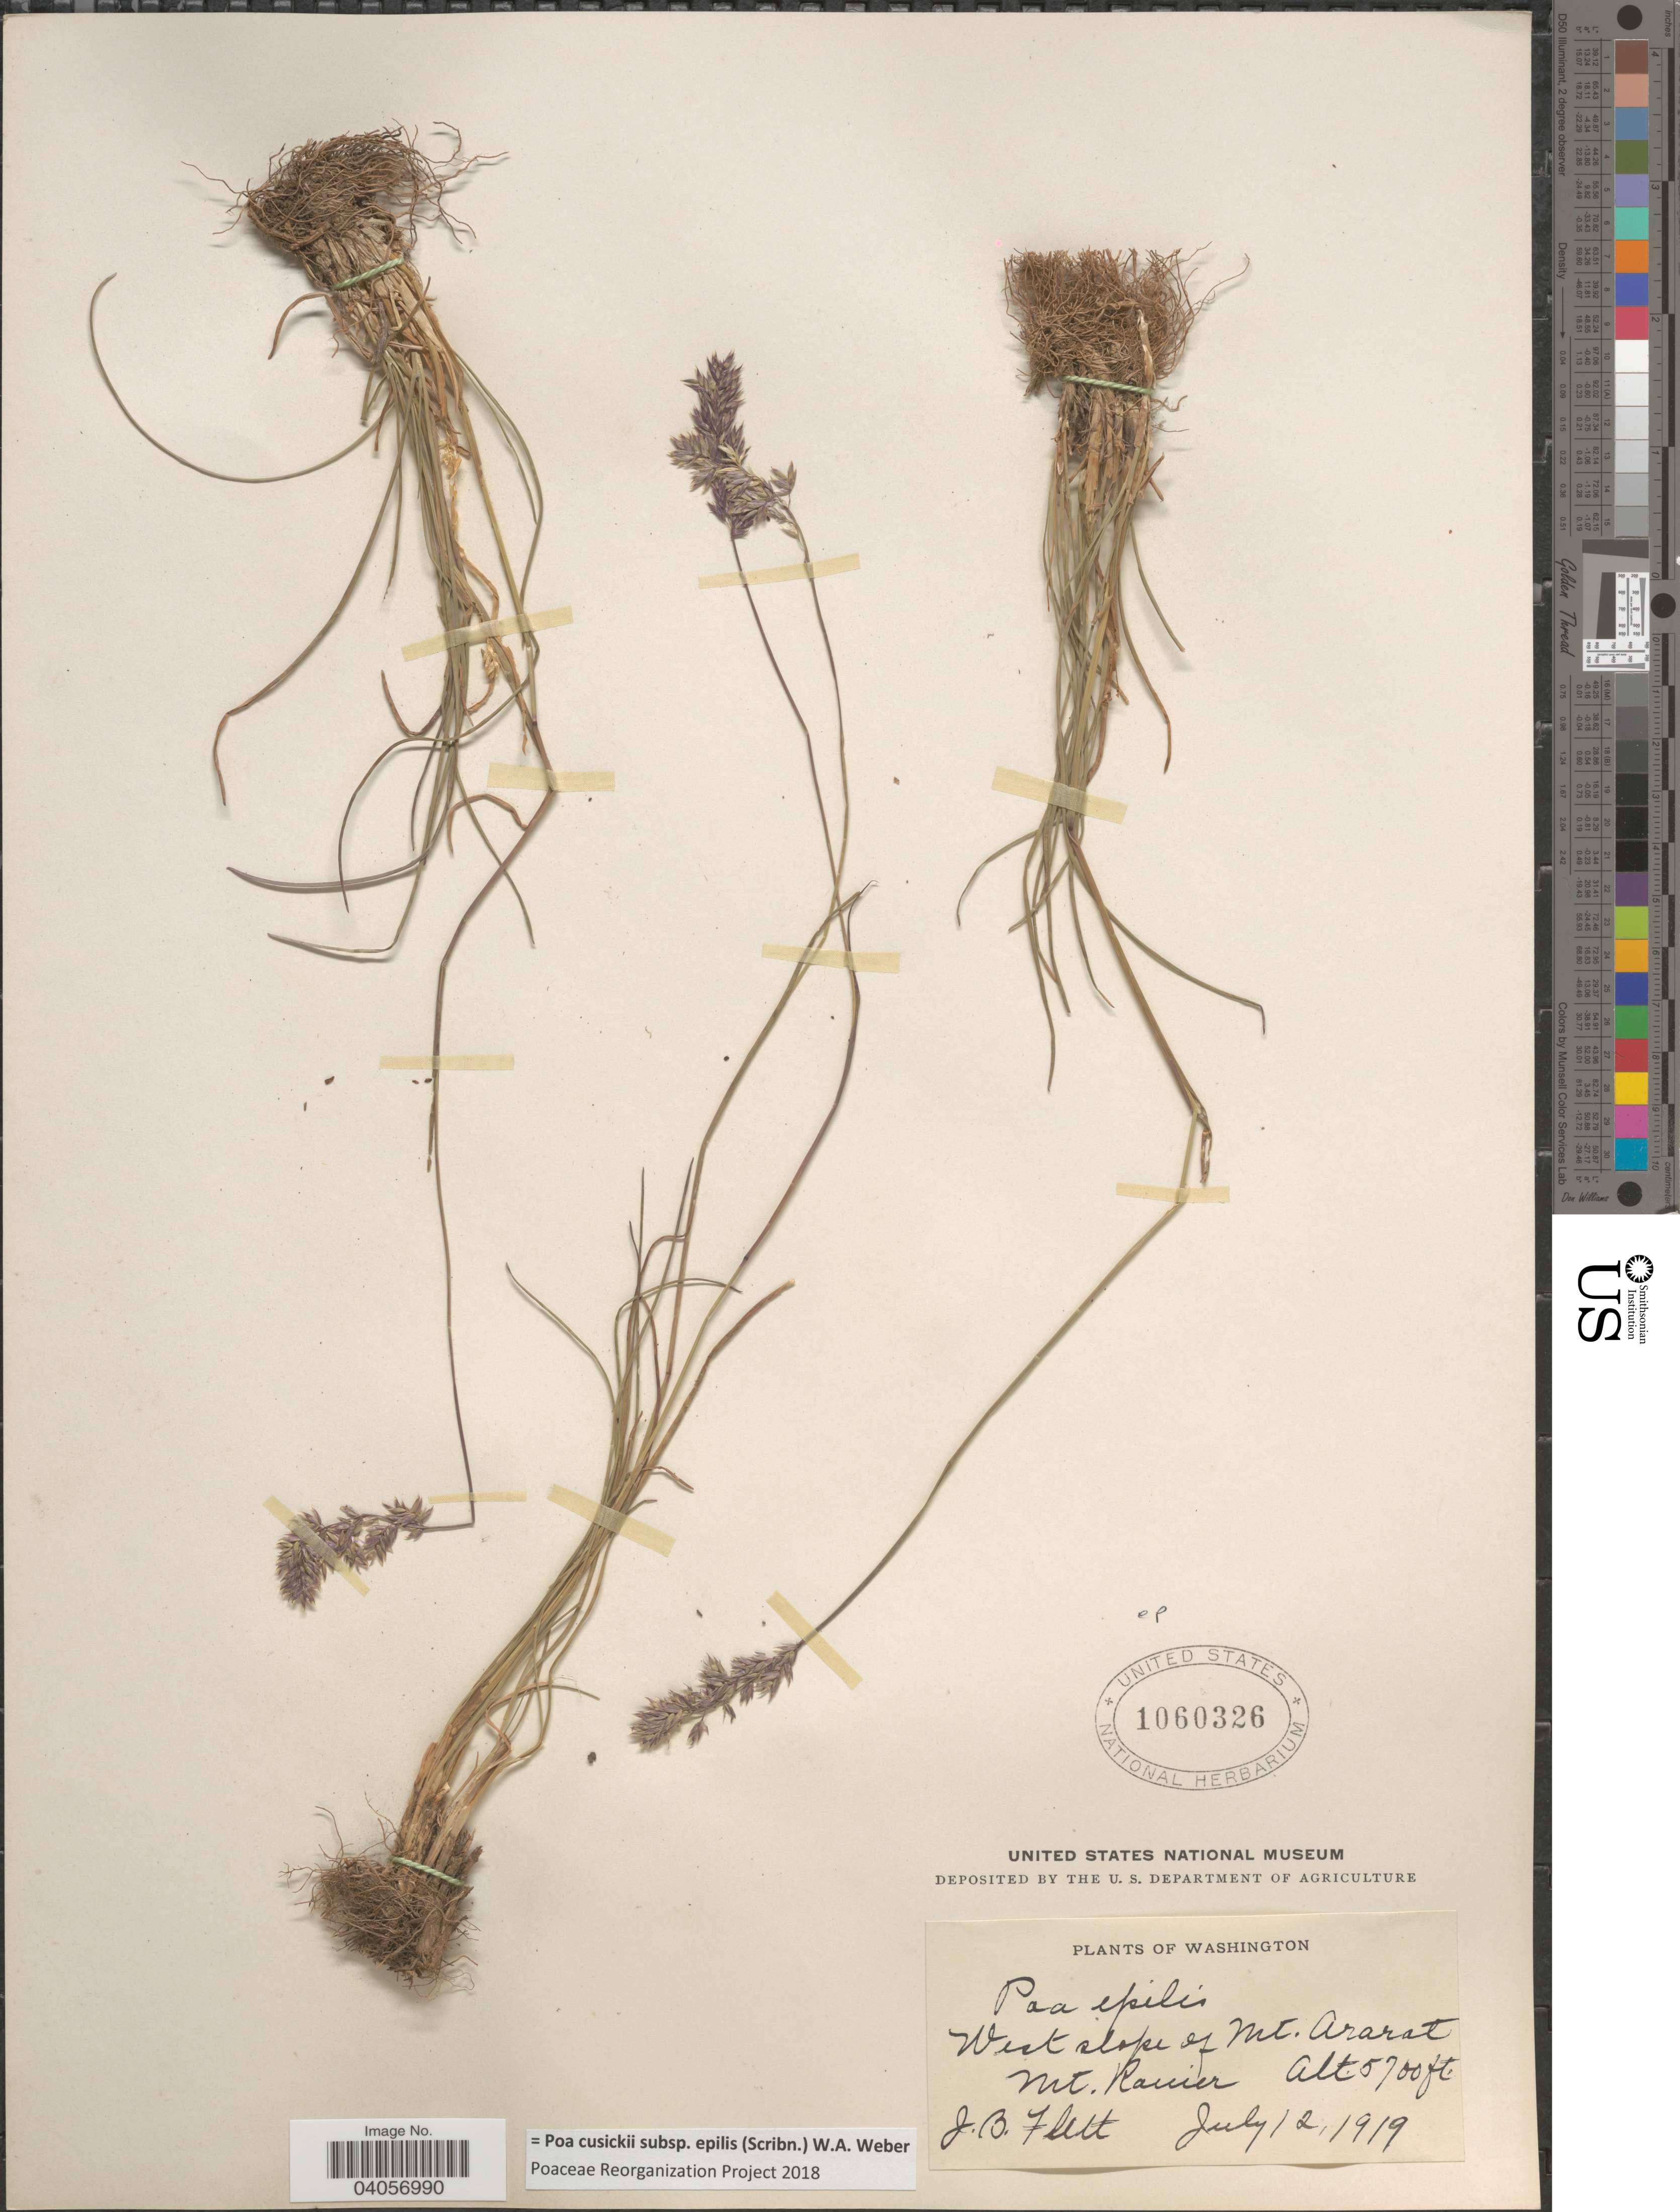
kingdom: Plantae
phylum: Tracheophyta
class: Liliopsida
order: Poales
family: Poaceae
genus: Poa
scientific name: Poa cusickii subsp. epilis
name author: (Scribn.) W.A. Weber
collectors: J. Flett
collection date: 1919-07-12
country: United States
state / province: Washington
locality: West slope of Mt. Ararat Mt. Ranier.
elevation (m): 1737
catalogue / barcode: US 1060326